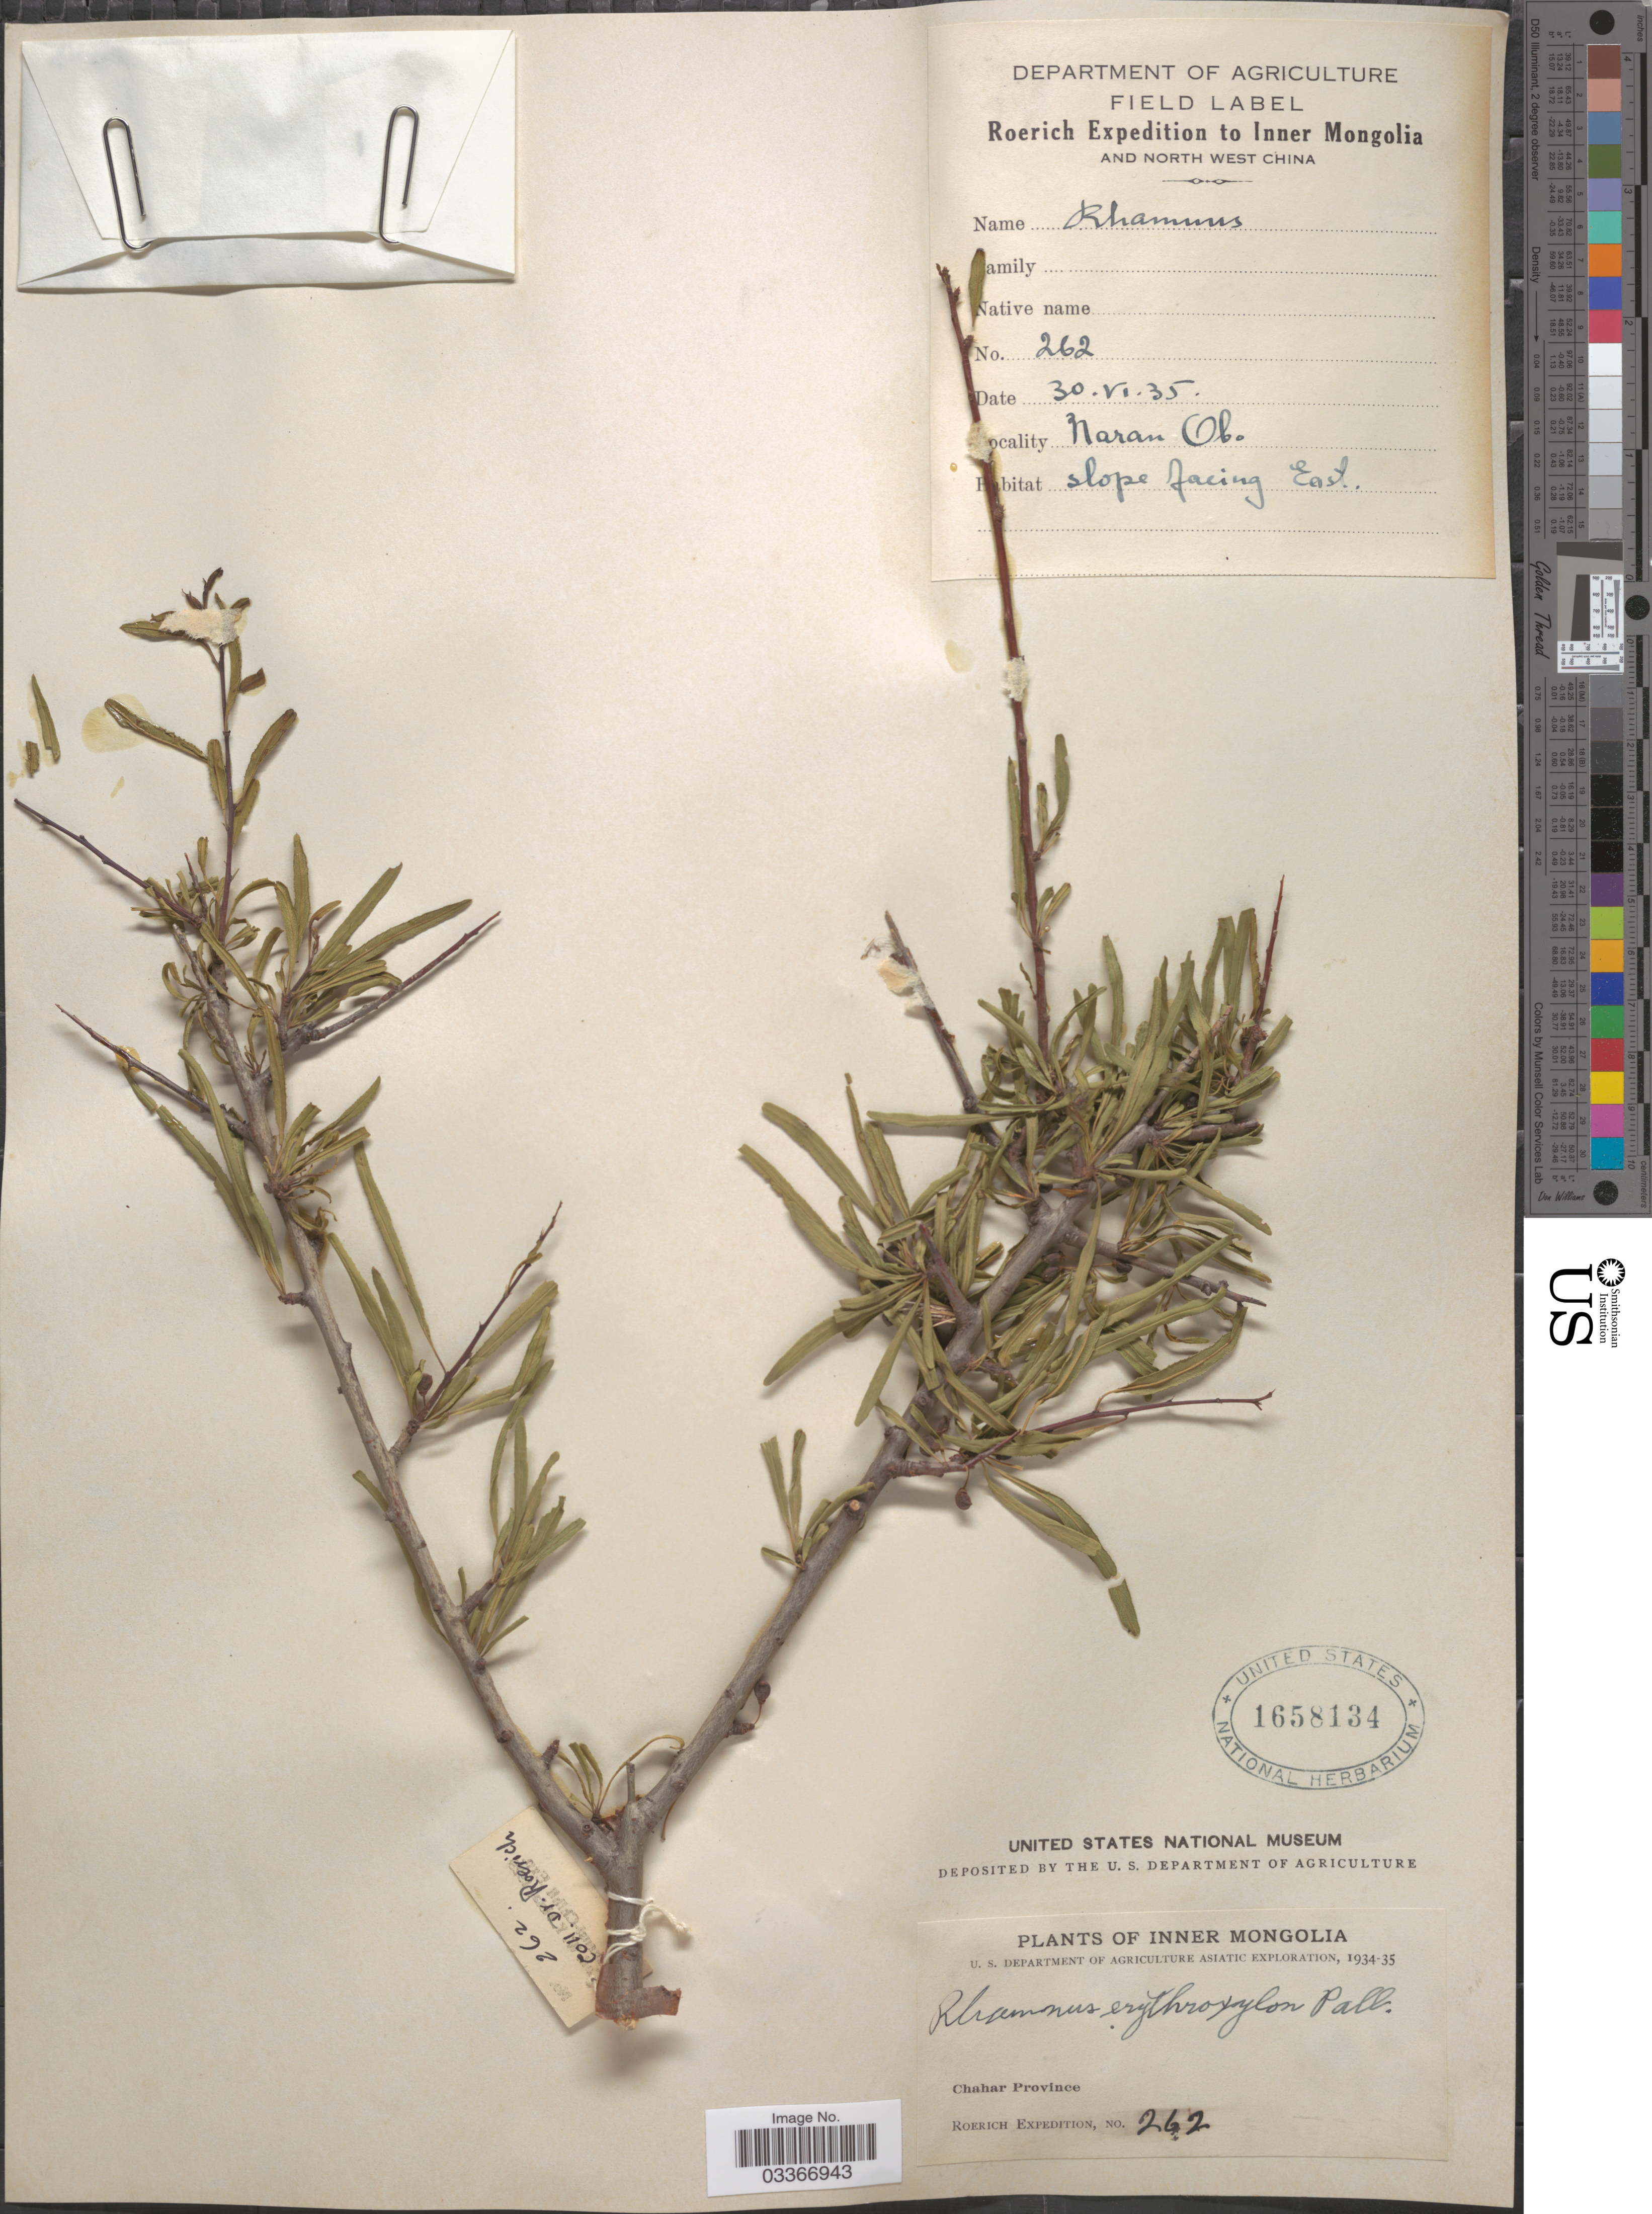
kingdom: Plantae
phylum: Tracheophyta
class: Magnoliopsida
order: Rosales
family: Rhamnaceae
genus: Rhamnus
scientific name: Rhamnus erythroxylon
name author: Pall.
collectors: Roerich Expedition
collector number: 262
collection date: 1935-06-30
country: China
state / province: Nei Monggol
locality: Inner Mongolia and North West China. Naran Obo. Slope facing East. Chahar Province.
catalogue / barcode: US 1658134